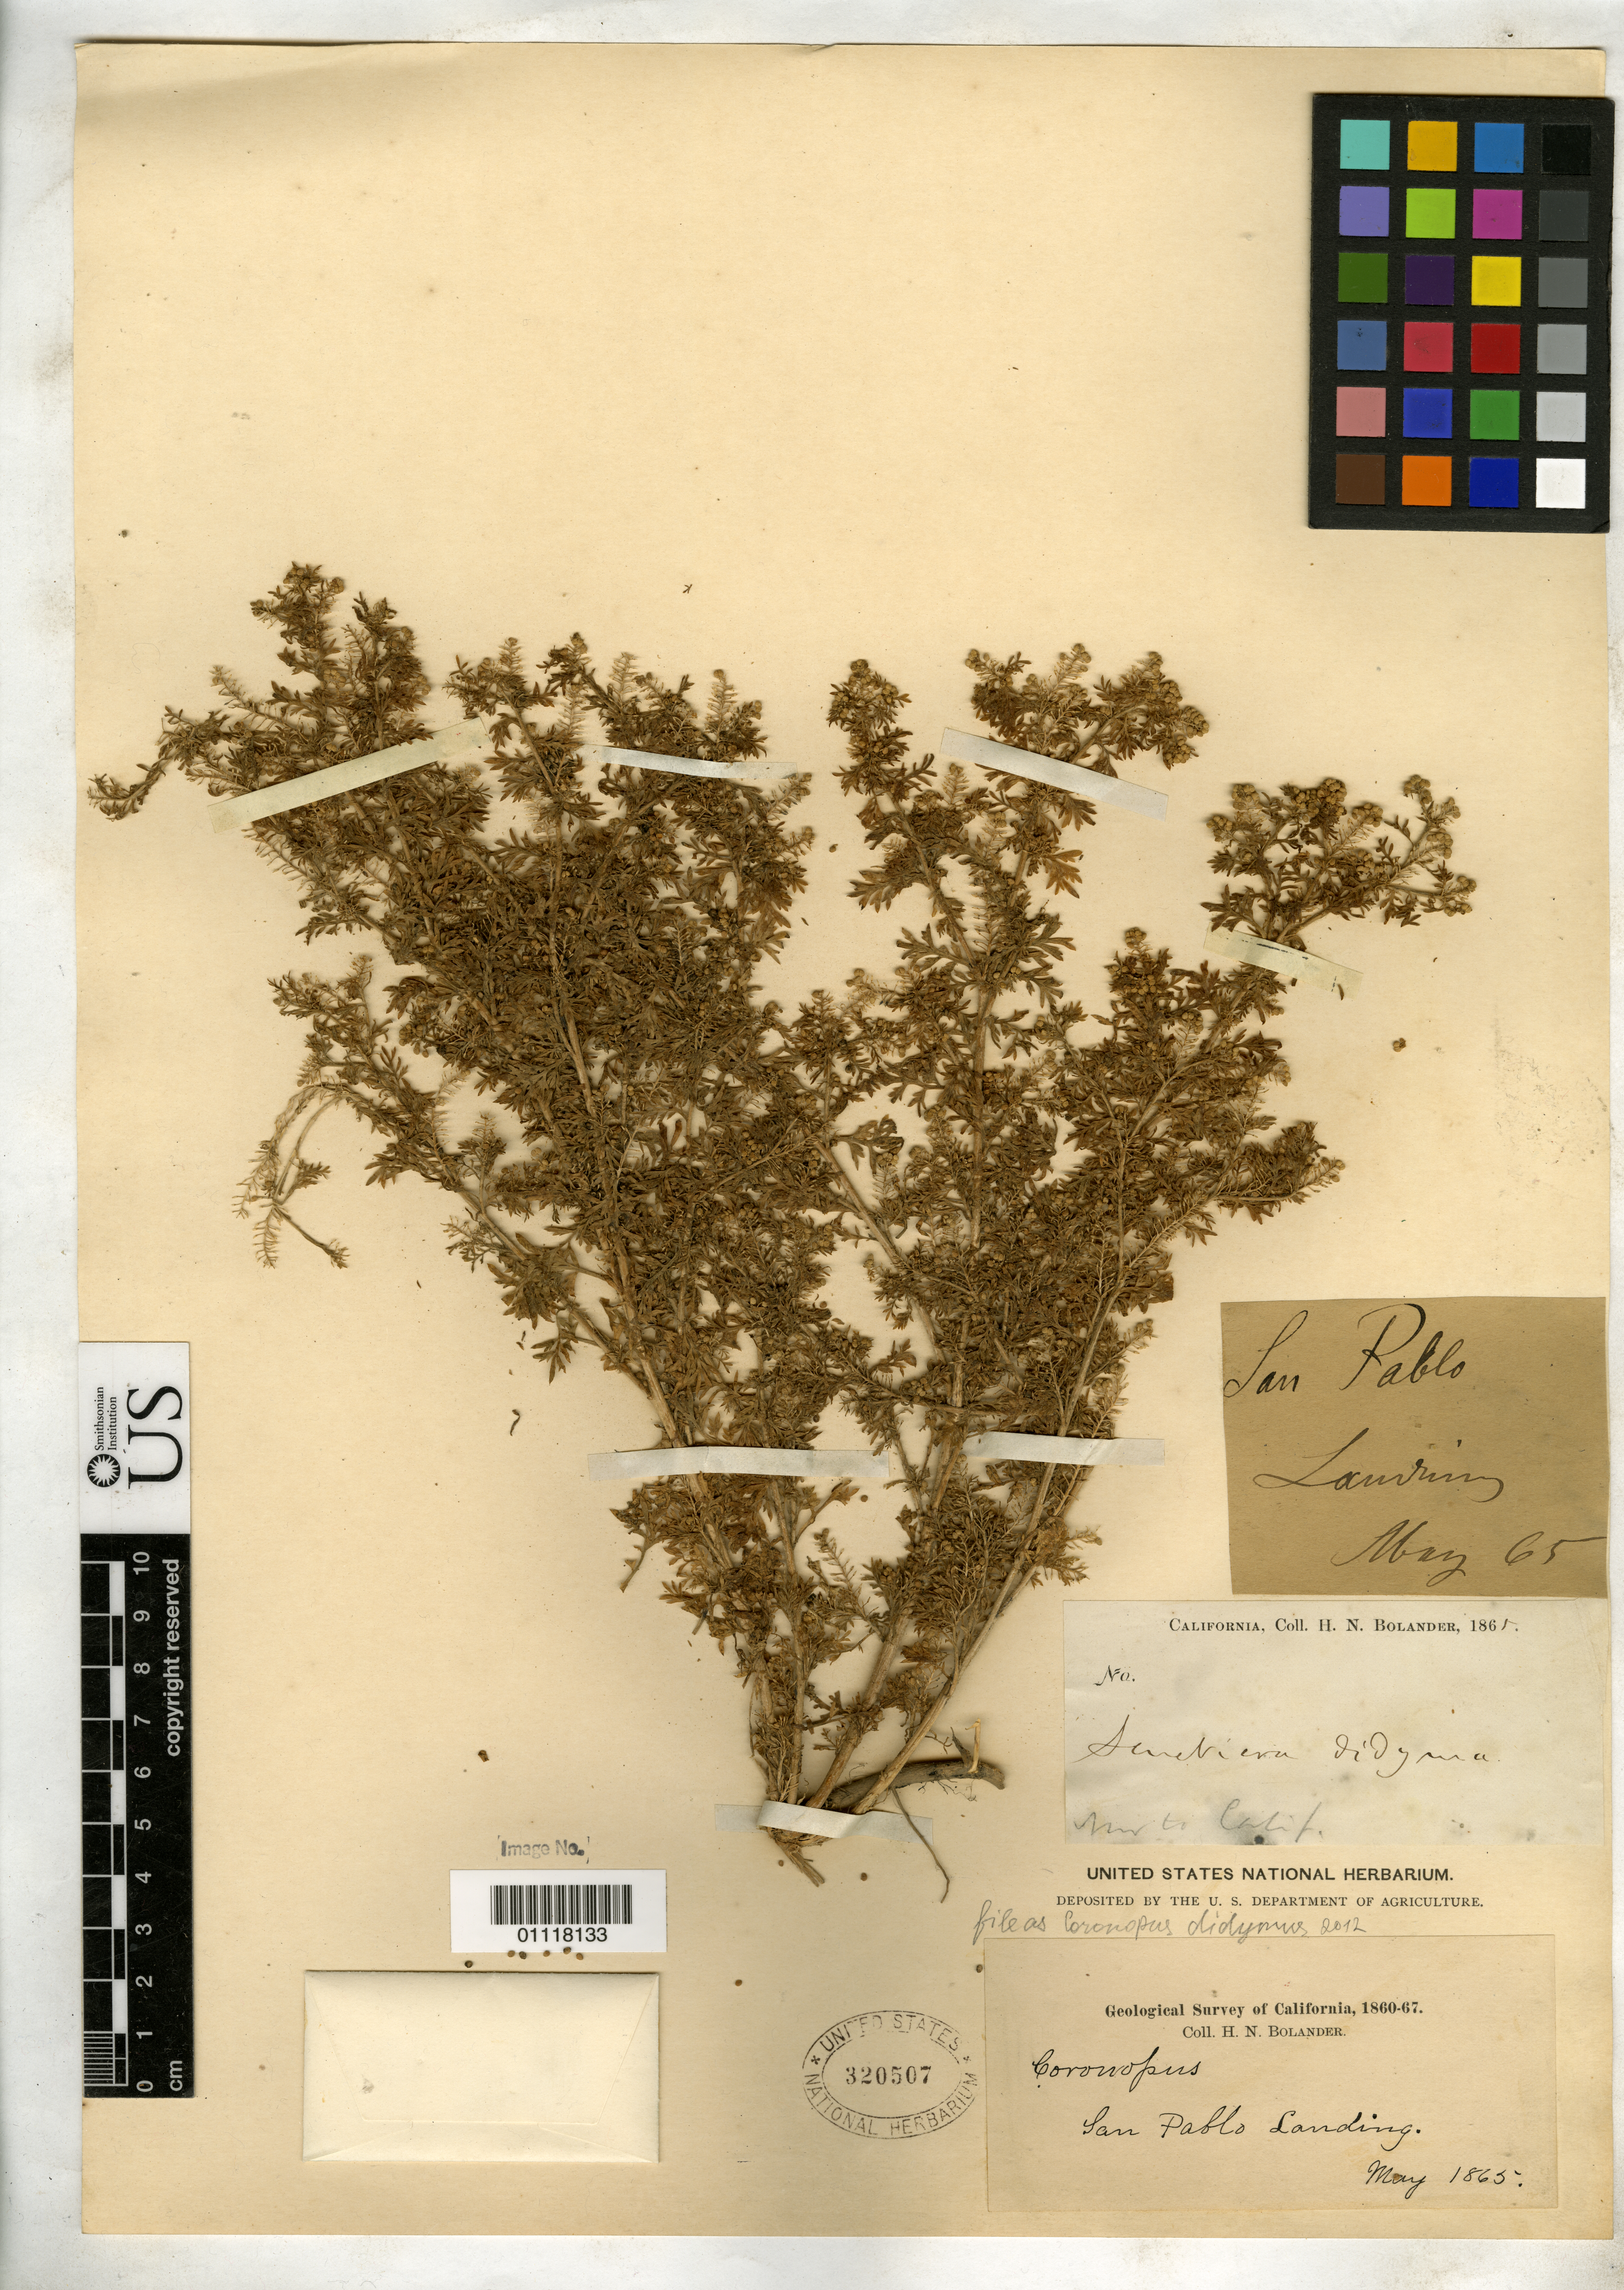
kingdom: Plantae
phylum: Tracheophyta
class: Magnoliopsida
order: Brassicales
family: Brassicaceae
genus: Lepidium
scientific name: Lepidium didymum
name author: L.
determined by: Strong, M. T., (US), Smithsonian Institution - National Museum of Natural History (UNITED STATES)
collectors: H. Bolander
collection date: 1865-05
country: United States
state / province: California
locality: San Pablo Landing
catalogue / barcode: US 320507